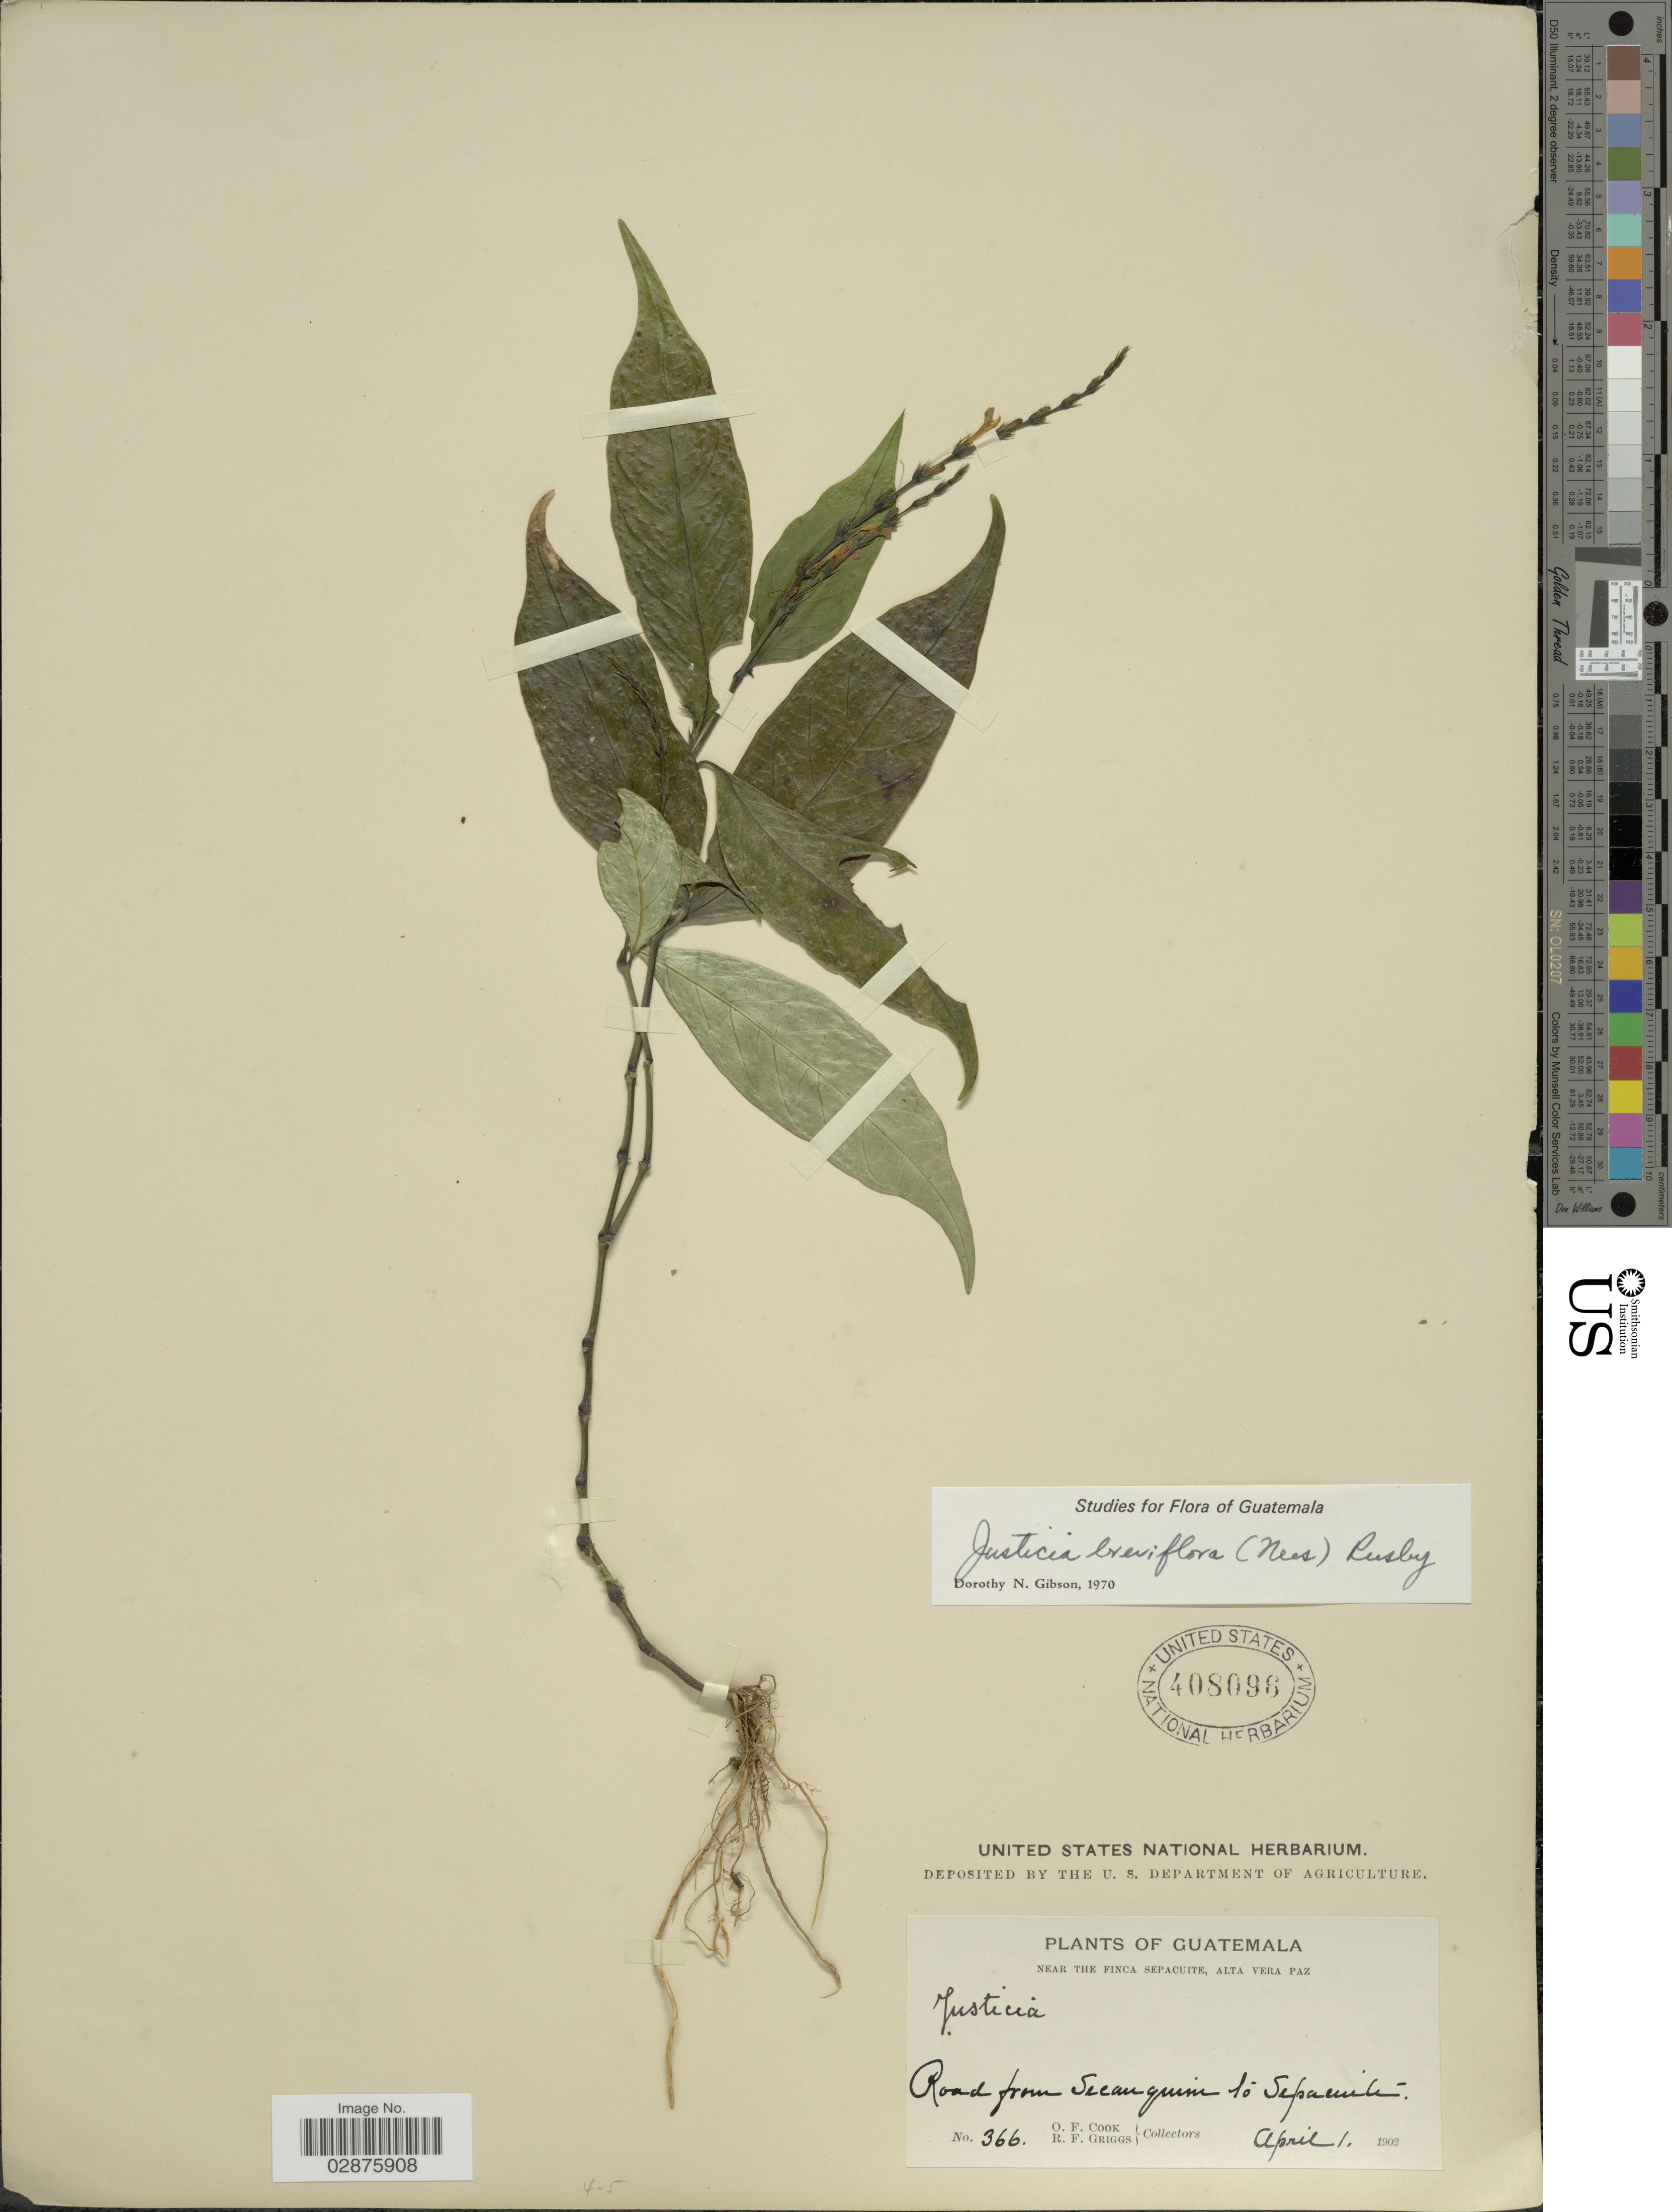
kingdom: Plantae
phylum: Tracheophyta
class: Magnoliopsida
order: Lamiales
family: Acanthaceae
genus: Justicia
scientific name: Justicia breviflora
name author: (Nees) Rusby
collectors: O. F. Cook & R. F. Griggs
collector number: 366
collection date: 1902-04-01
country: Guatemala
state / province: Alta Verapaz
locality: Near the Finca Sepacuite, Alta Vera Paz, Road from Secanquim to Sepaquité.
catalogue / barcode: US 408096